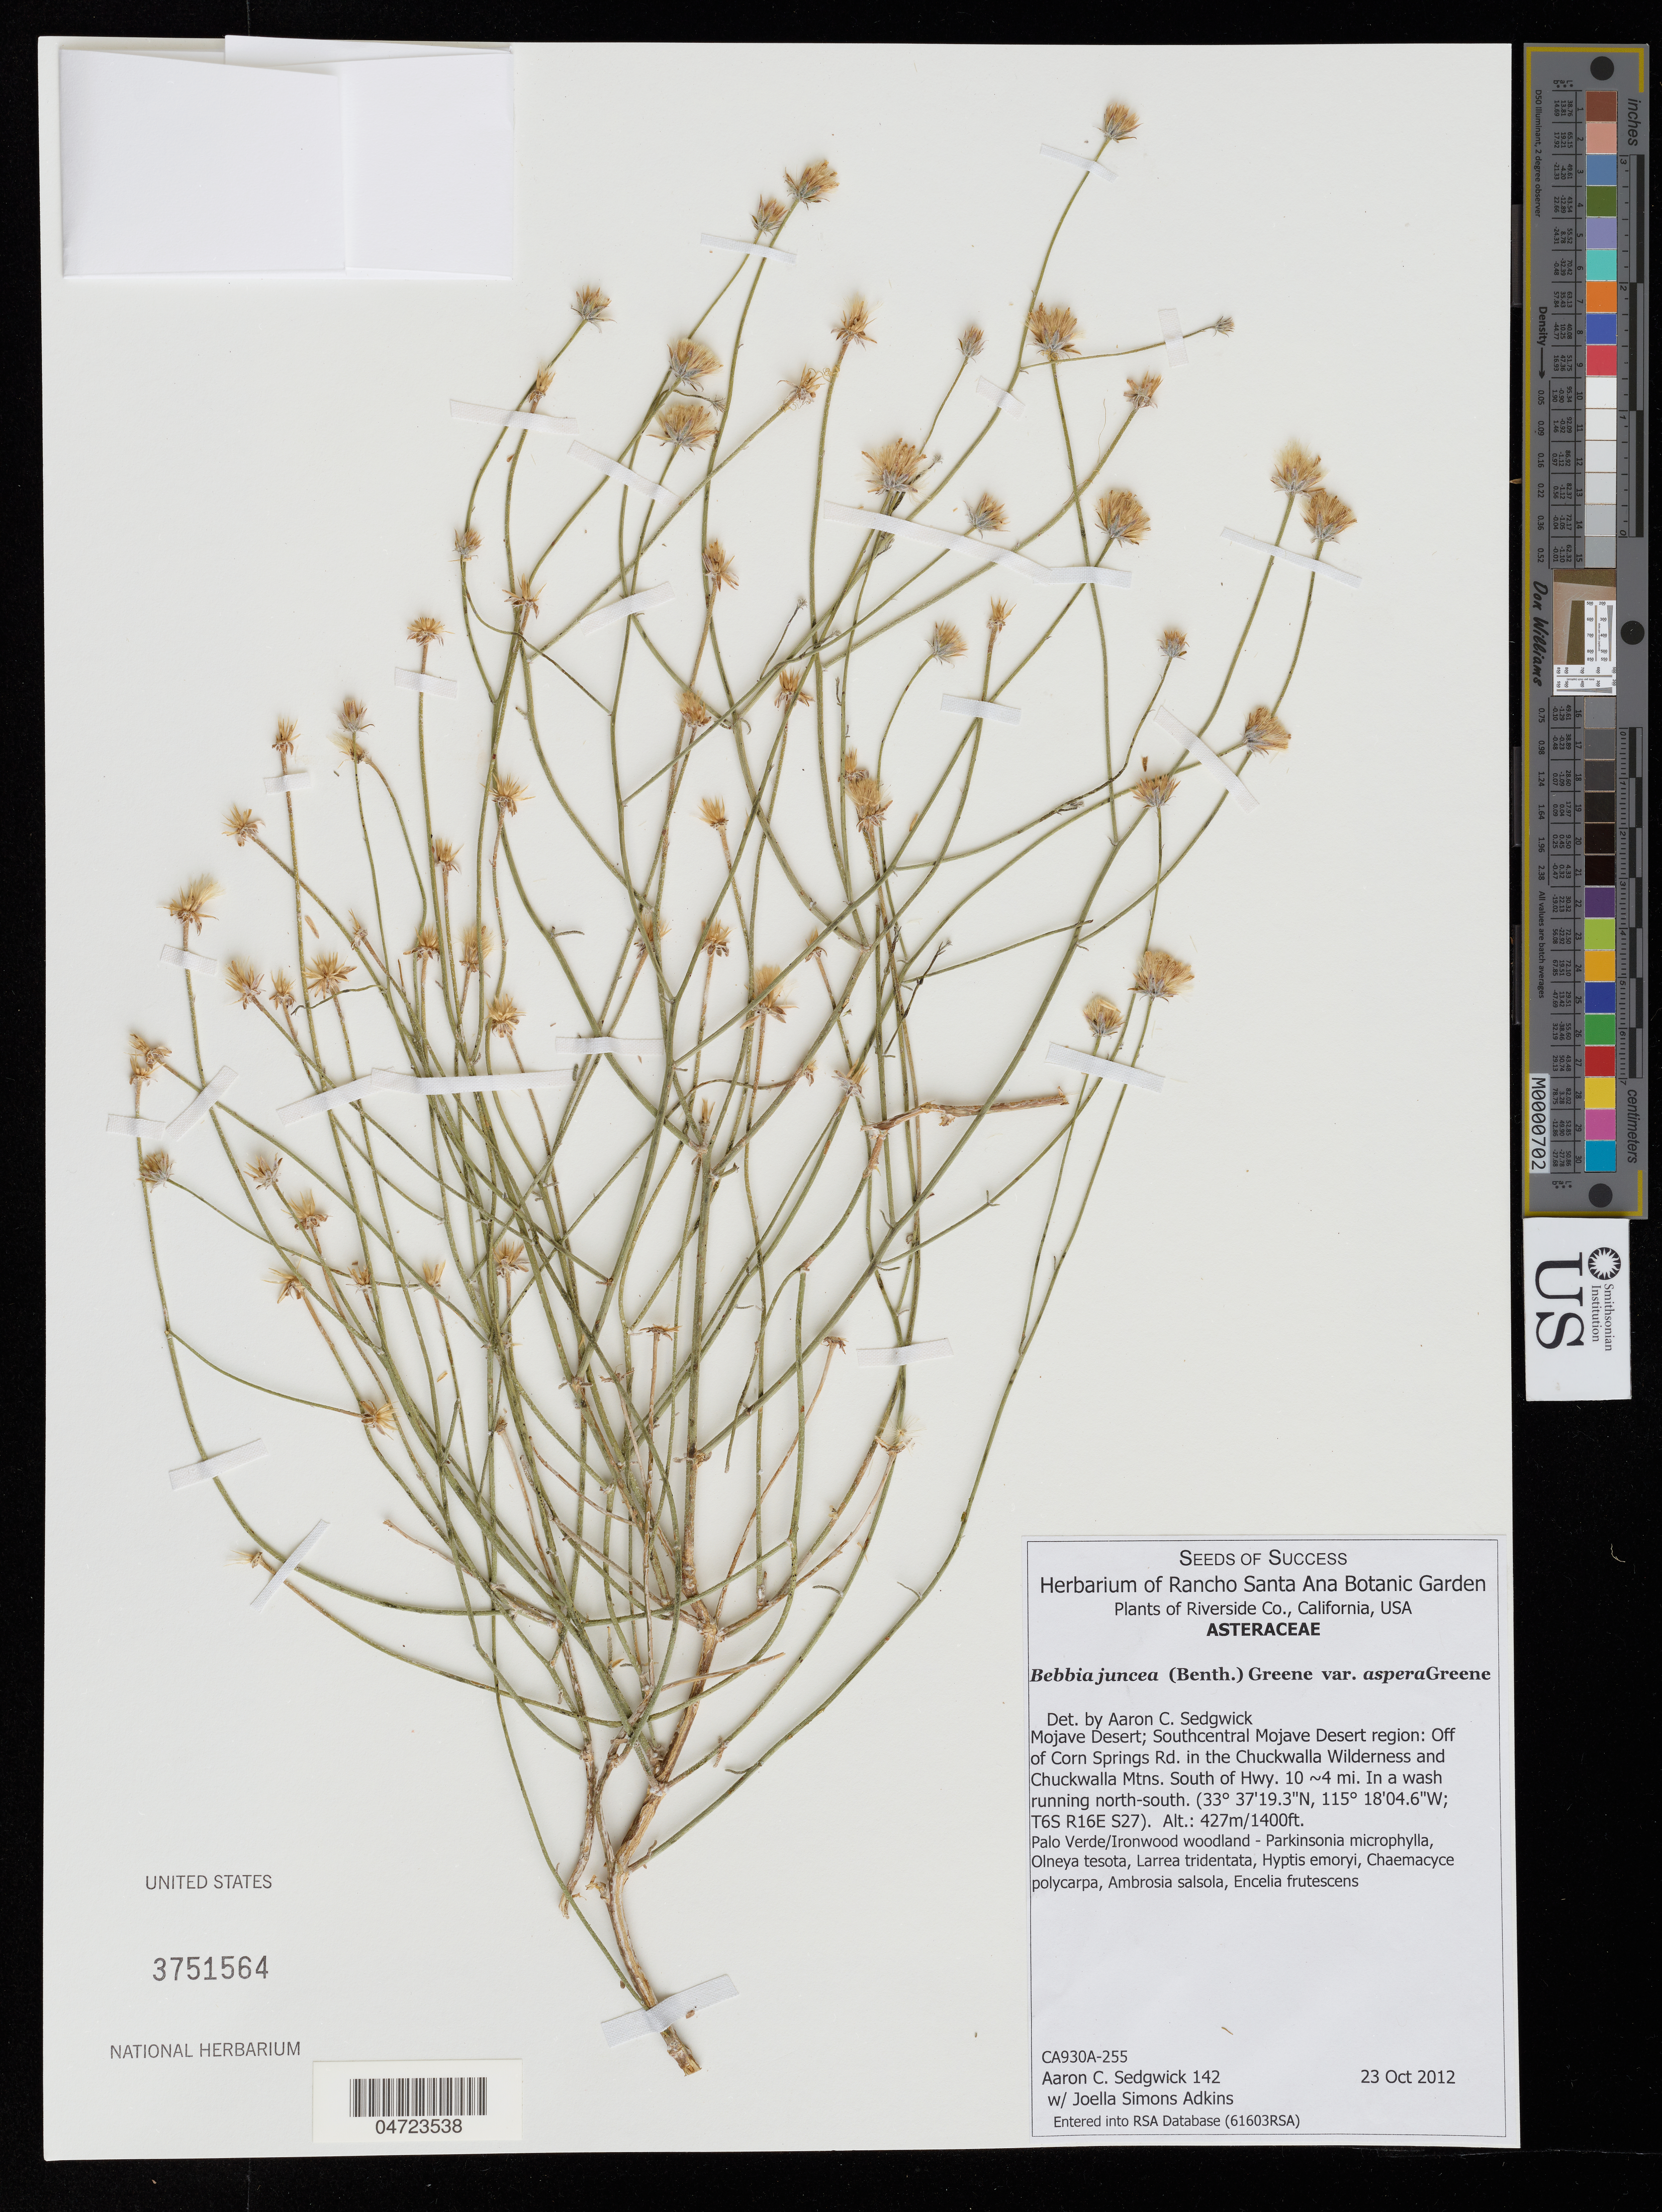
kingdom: Plantae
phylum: Tracheophyta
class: Magnoliopsida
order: Asterales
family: Asteraceae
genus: Bebbia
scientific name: Bebbia juncea var. aspera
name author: Greene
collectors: A. Sedgwick & J. Simons-Adkins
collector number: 142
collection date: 2012-10-23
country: United States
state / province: California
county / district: Riverside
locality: Riverside Co. Mojave Desert; Southcentral Mojave Desert region: Off of Corn Springs Rd. in the Chuckwalla Wilderness and Chuckwalla Mtns. South of Hwy. 10 ~4 mi. In a wash running north-south (T6S R16E S27).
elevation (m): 427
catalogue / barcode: US 3751564